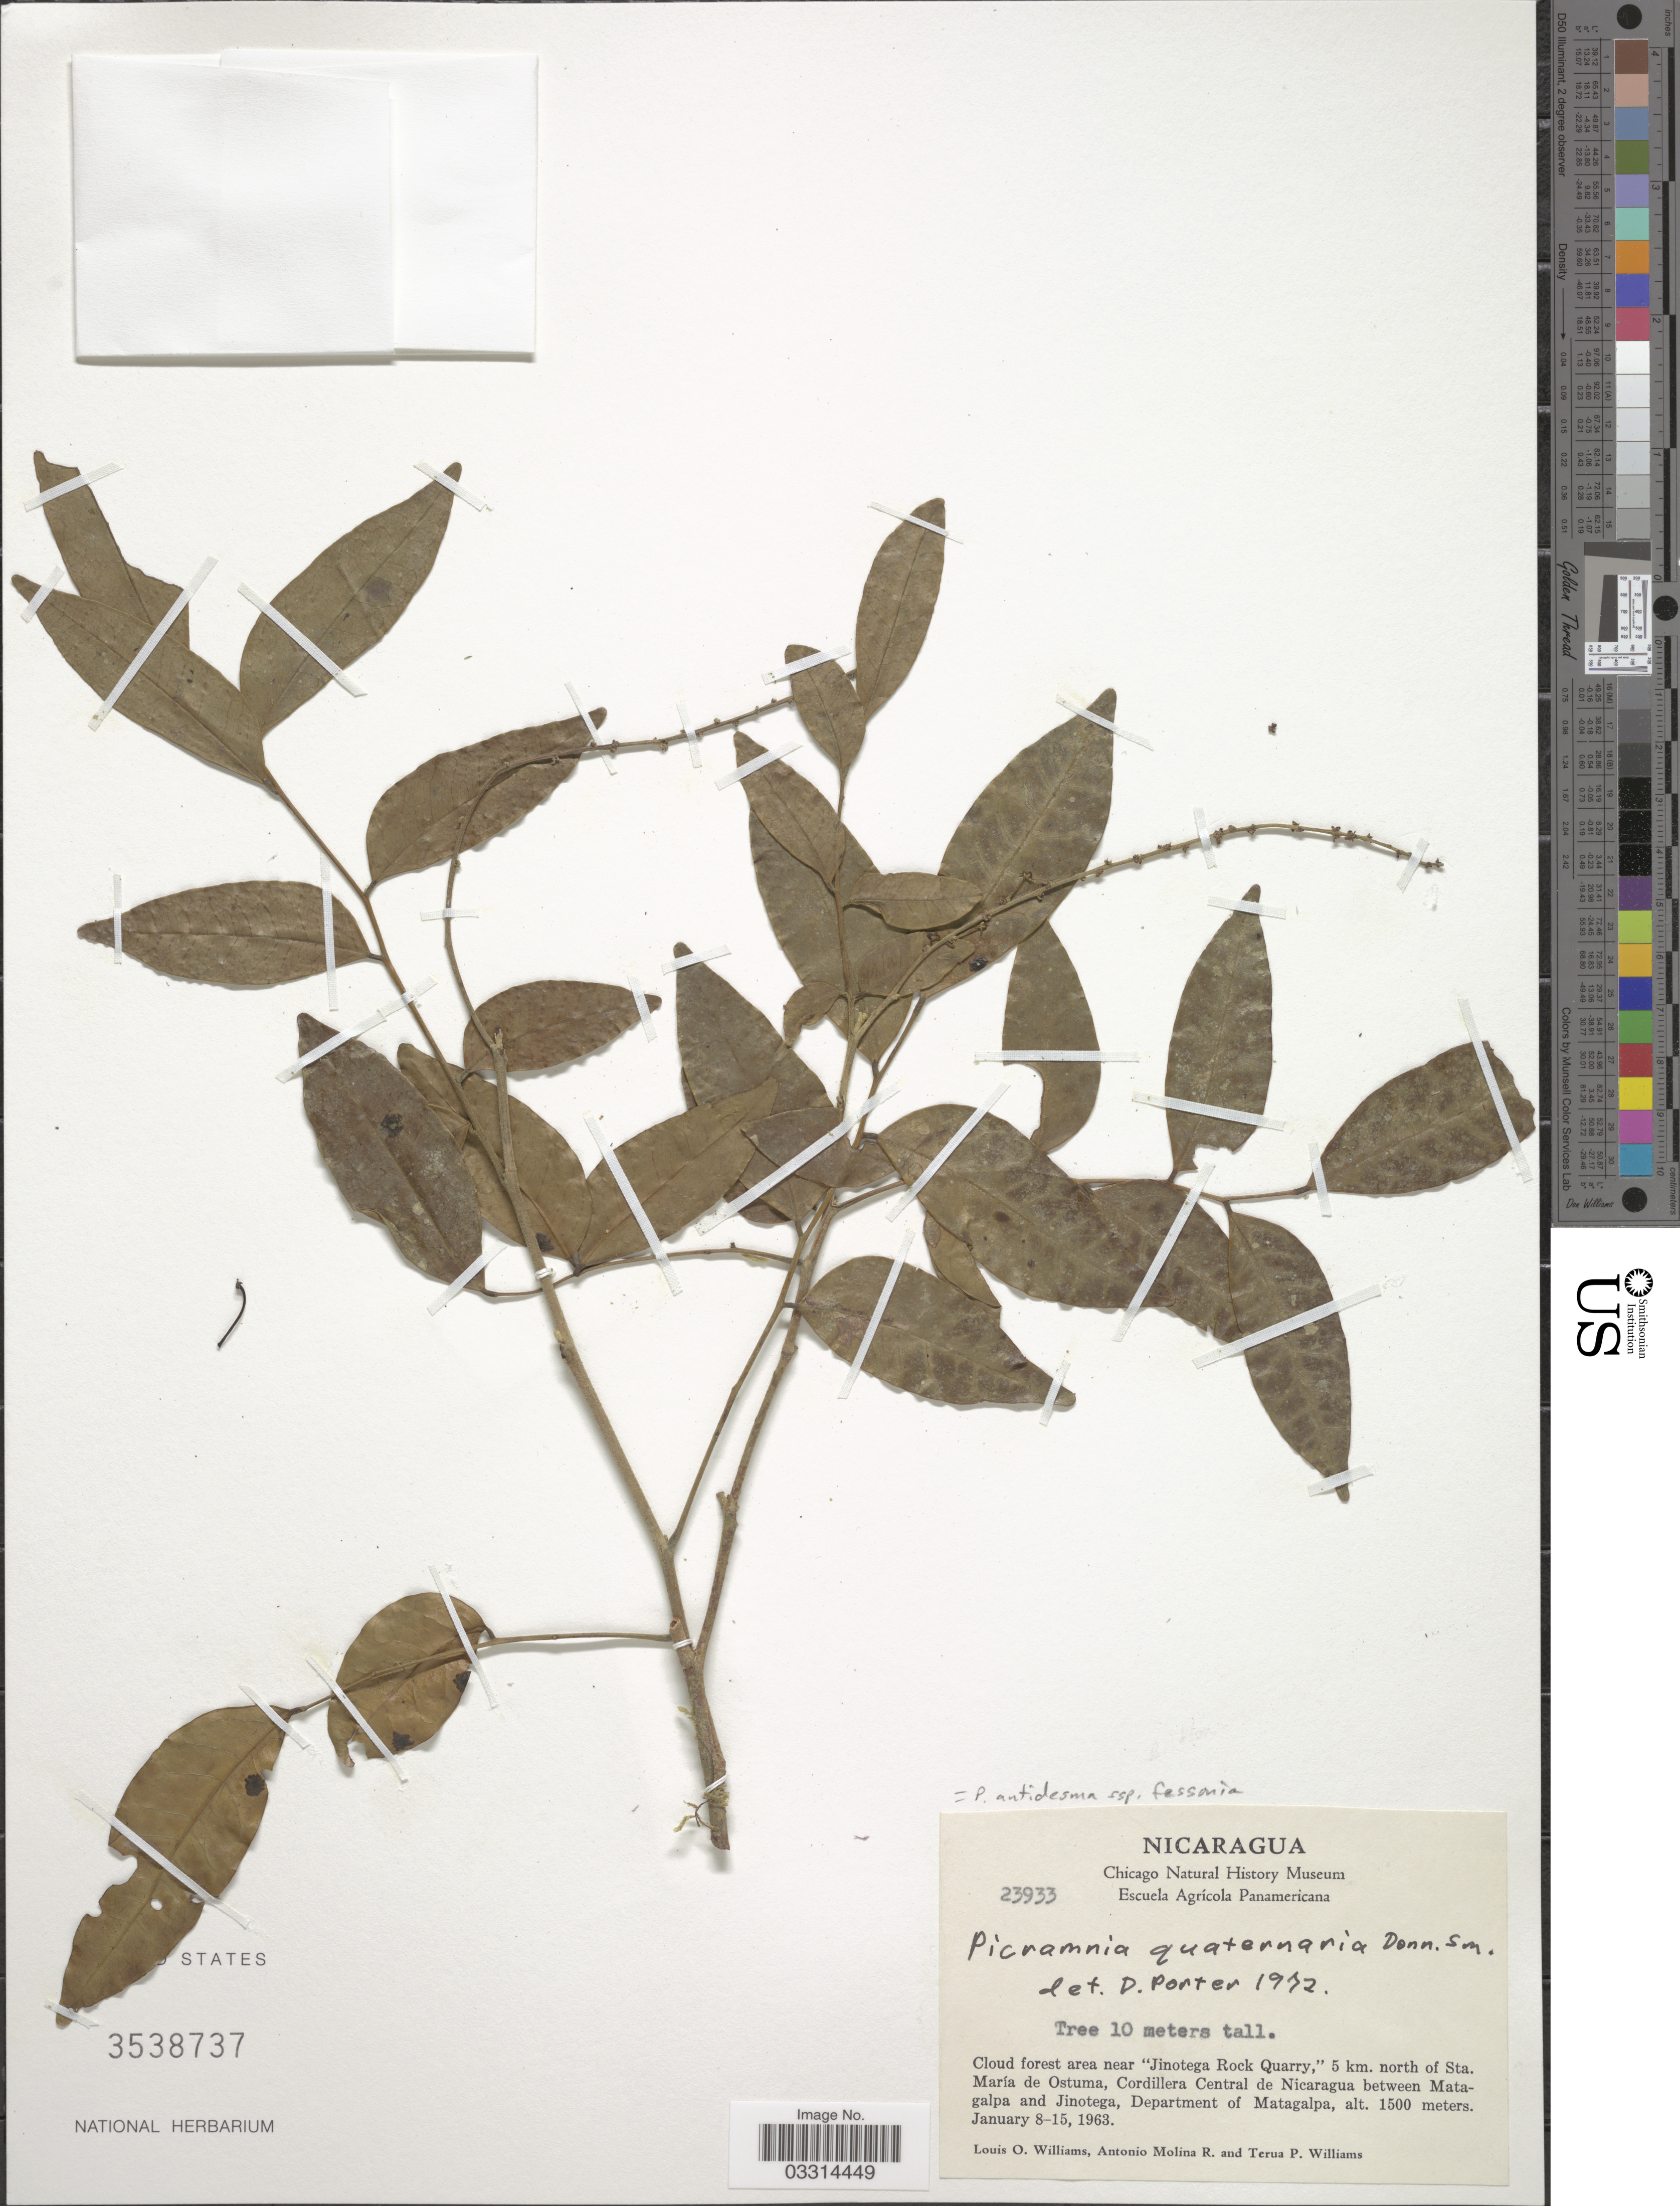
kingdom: Plantae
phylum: Tracheophyta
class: Magnoliopsida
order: Picramniales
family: Picramniaceae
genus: Picramnia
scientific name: Picramnia antidesma subsp. fessonia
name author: (DC.) W.W. Thomas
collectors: L. O. Williams, A. Molina R. & T. Williams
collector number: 23933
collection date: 1963-01-08/1963-01-15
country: Nicaragua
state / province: Matagalpa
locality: Cloud forest area near "Jinotega Rock Quarry", 5 km. north of Sta. María de Ostuma, Cordillera Central de Nicaragua between Matagalpa and Jinotega, Department of Matagalpa.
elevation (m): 1500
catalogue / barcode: US 3538737